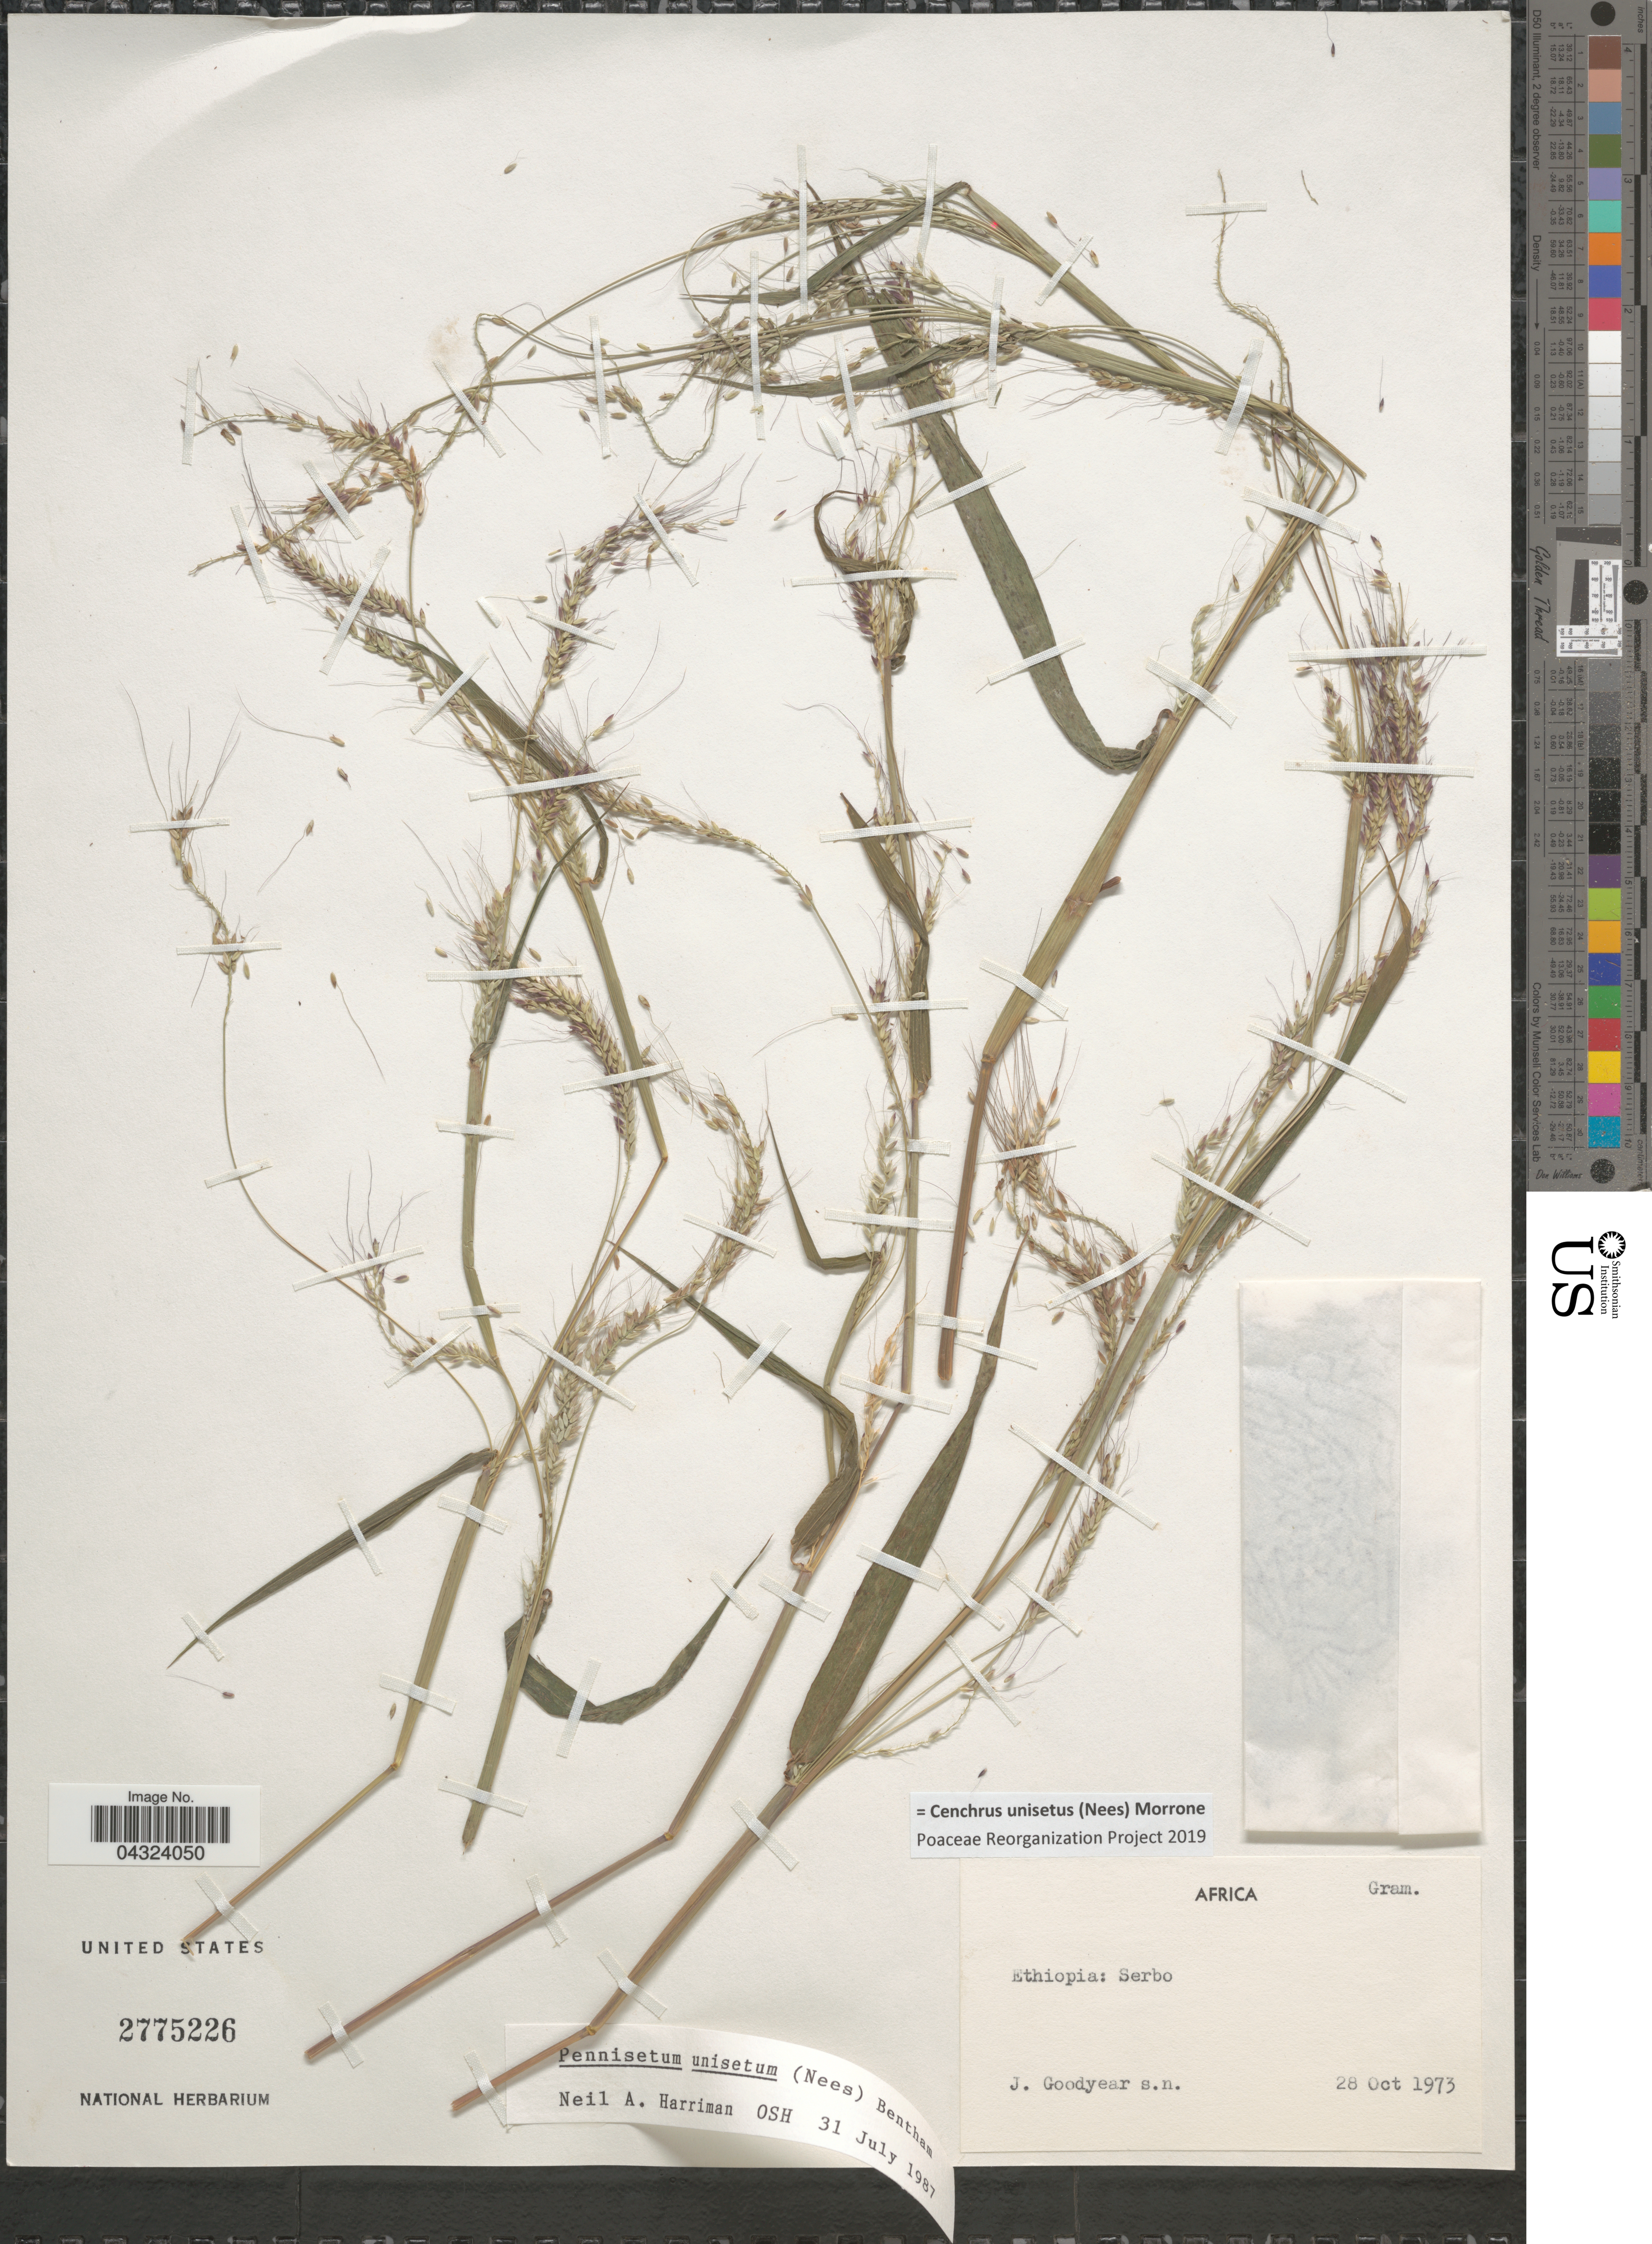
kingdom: Plantae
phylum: Tracheophyta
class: Liliopsida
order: Poales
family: Poaceae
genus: Cenchrus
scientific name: Cenchrus unisetus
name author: (Nees) Morrone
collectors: J. Goodyear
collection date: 1973-10-28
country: Ethiopia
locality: Serbo.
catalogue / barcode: US 2775226